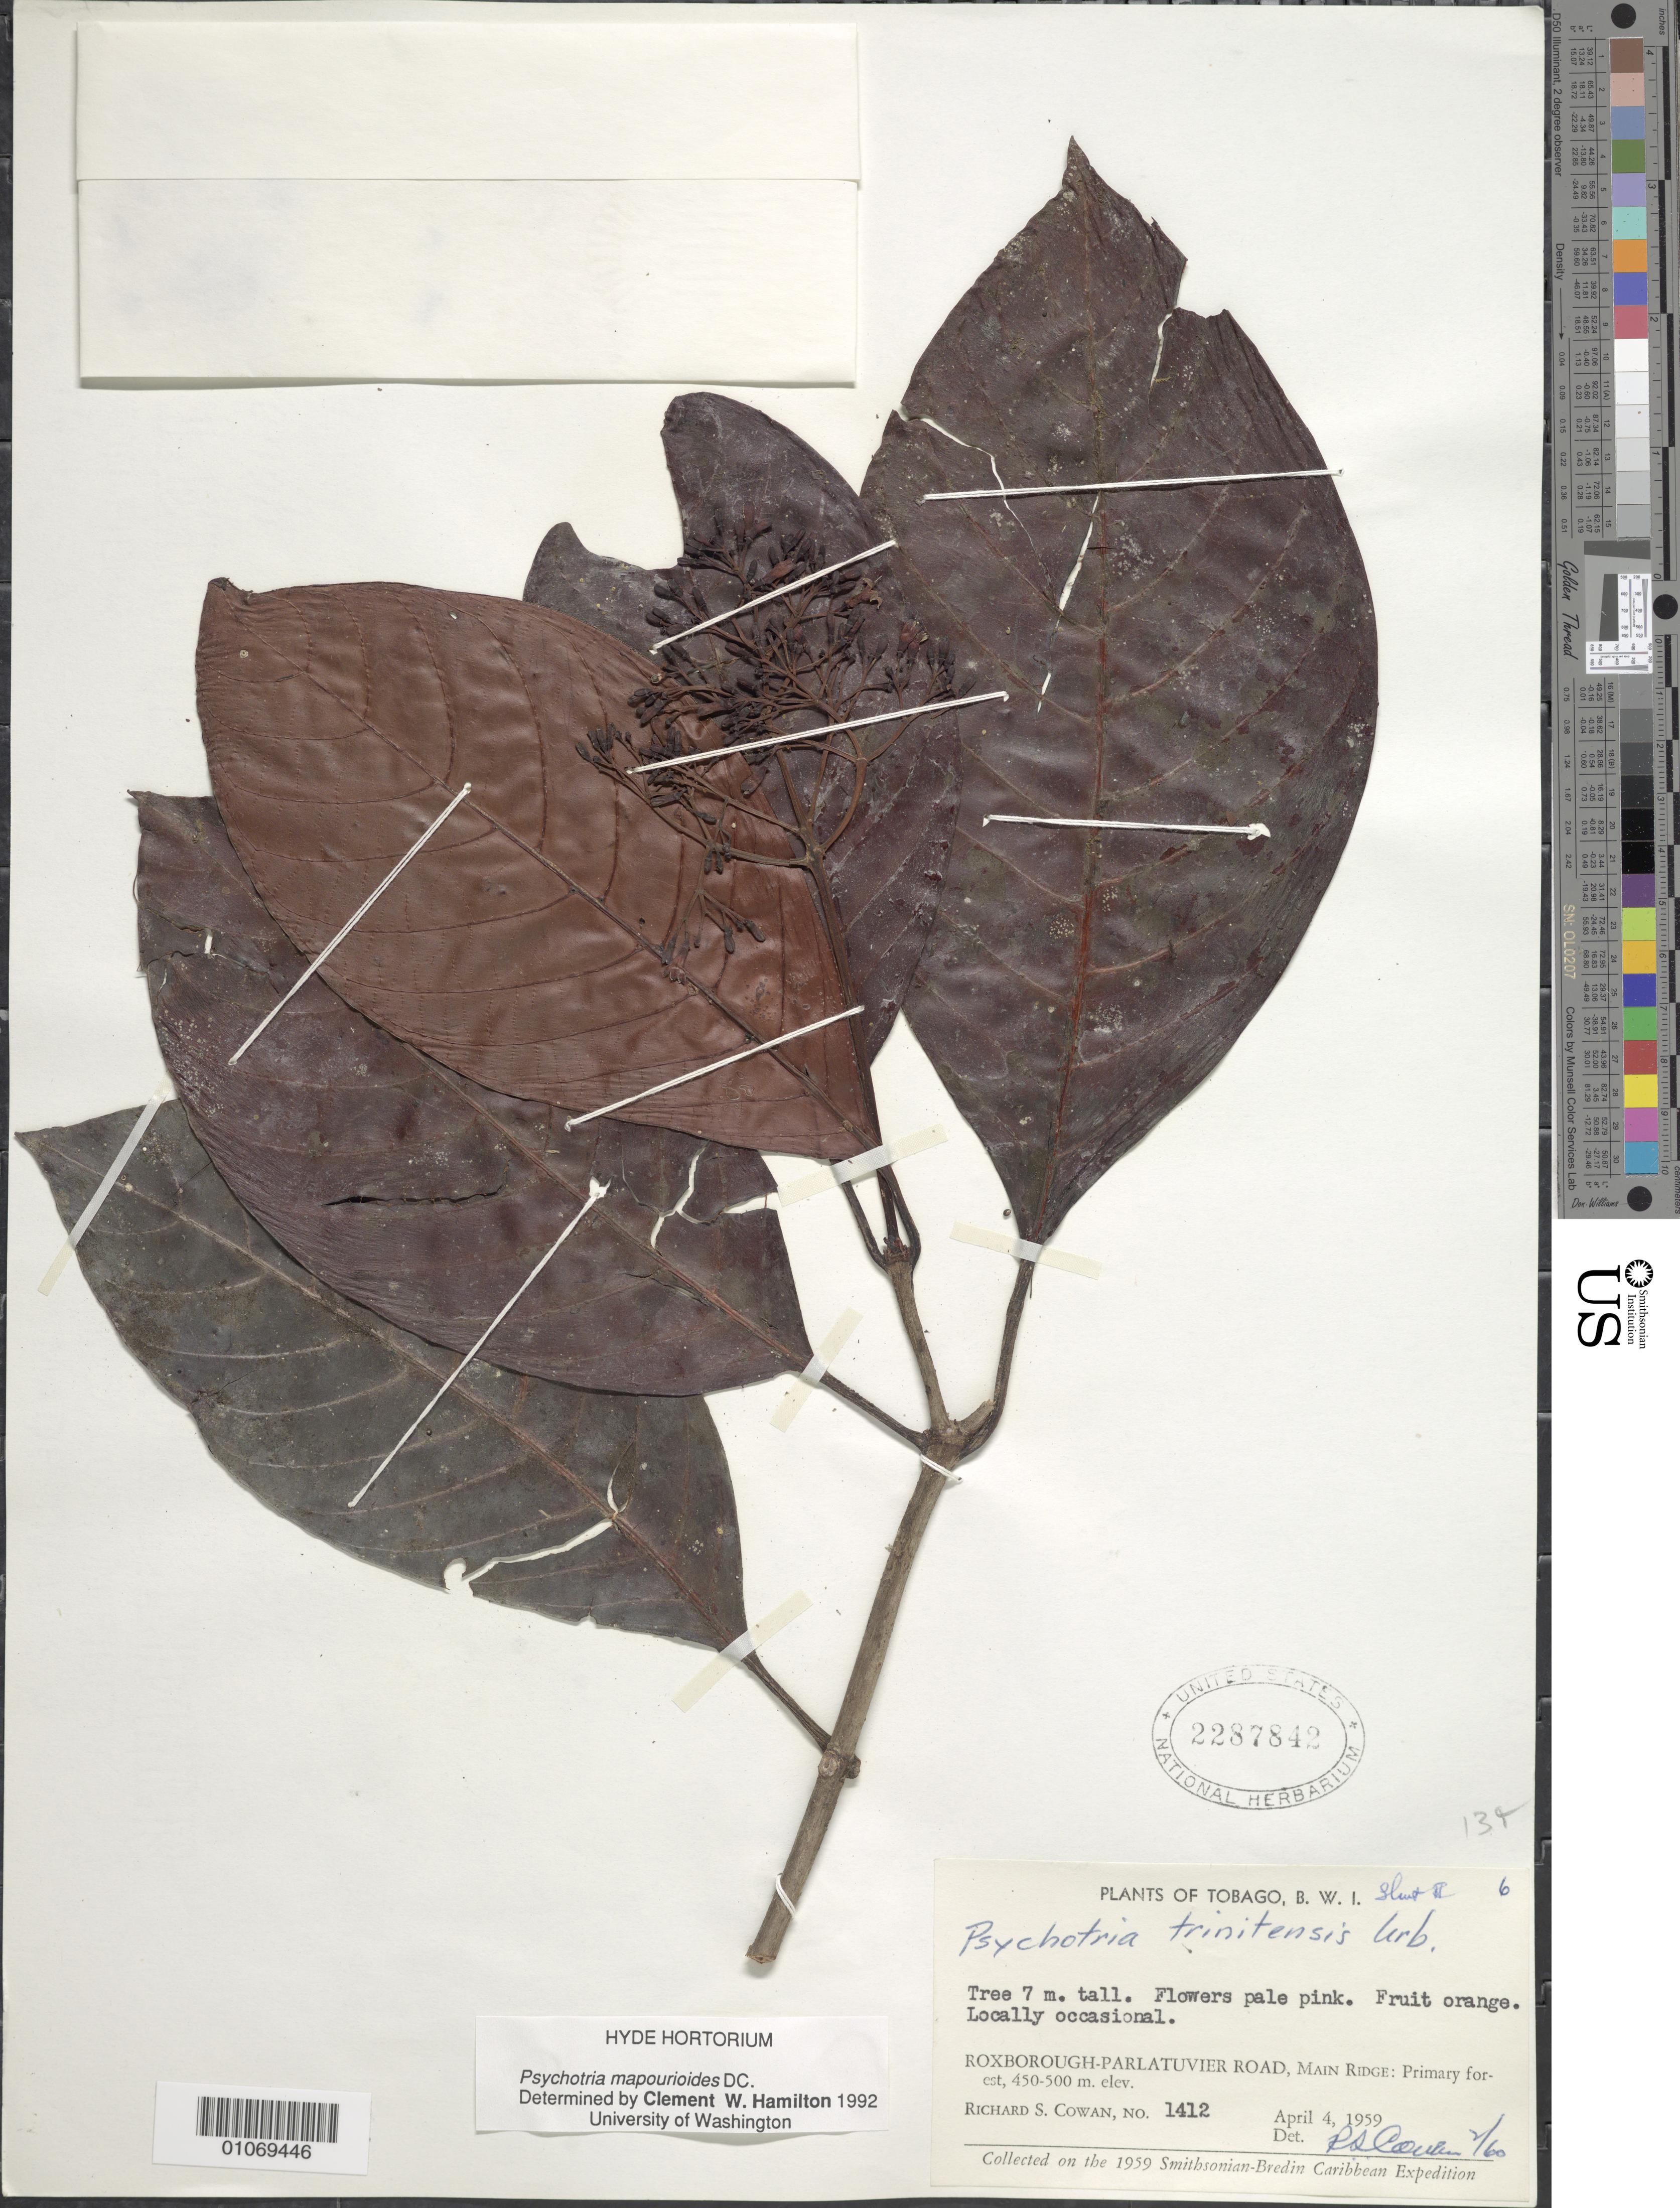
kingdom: Plantae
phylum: Tracheophyta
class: Magnoliopsida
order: Gentianales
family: Rubiaceae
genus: Psychotria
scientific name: Psychotria mapourioides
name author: DC.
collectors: R. S. Cowan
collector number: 1412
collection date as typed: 04 Apr 1959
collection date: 1959-04-04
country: Trinidad and Tobago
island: Tobago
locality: Roxborough-Parlatuvier Road, Main Ridge. Primary forest. Locally occasional.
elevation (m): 450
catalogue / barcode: US 2287842